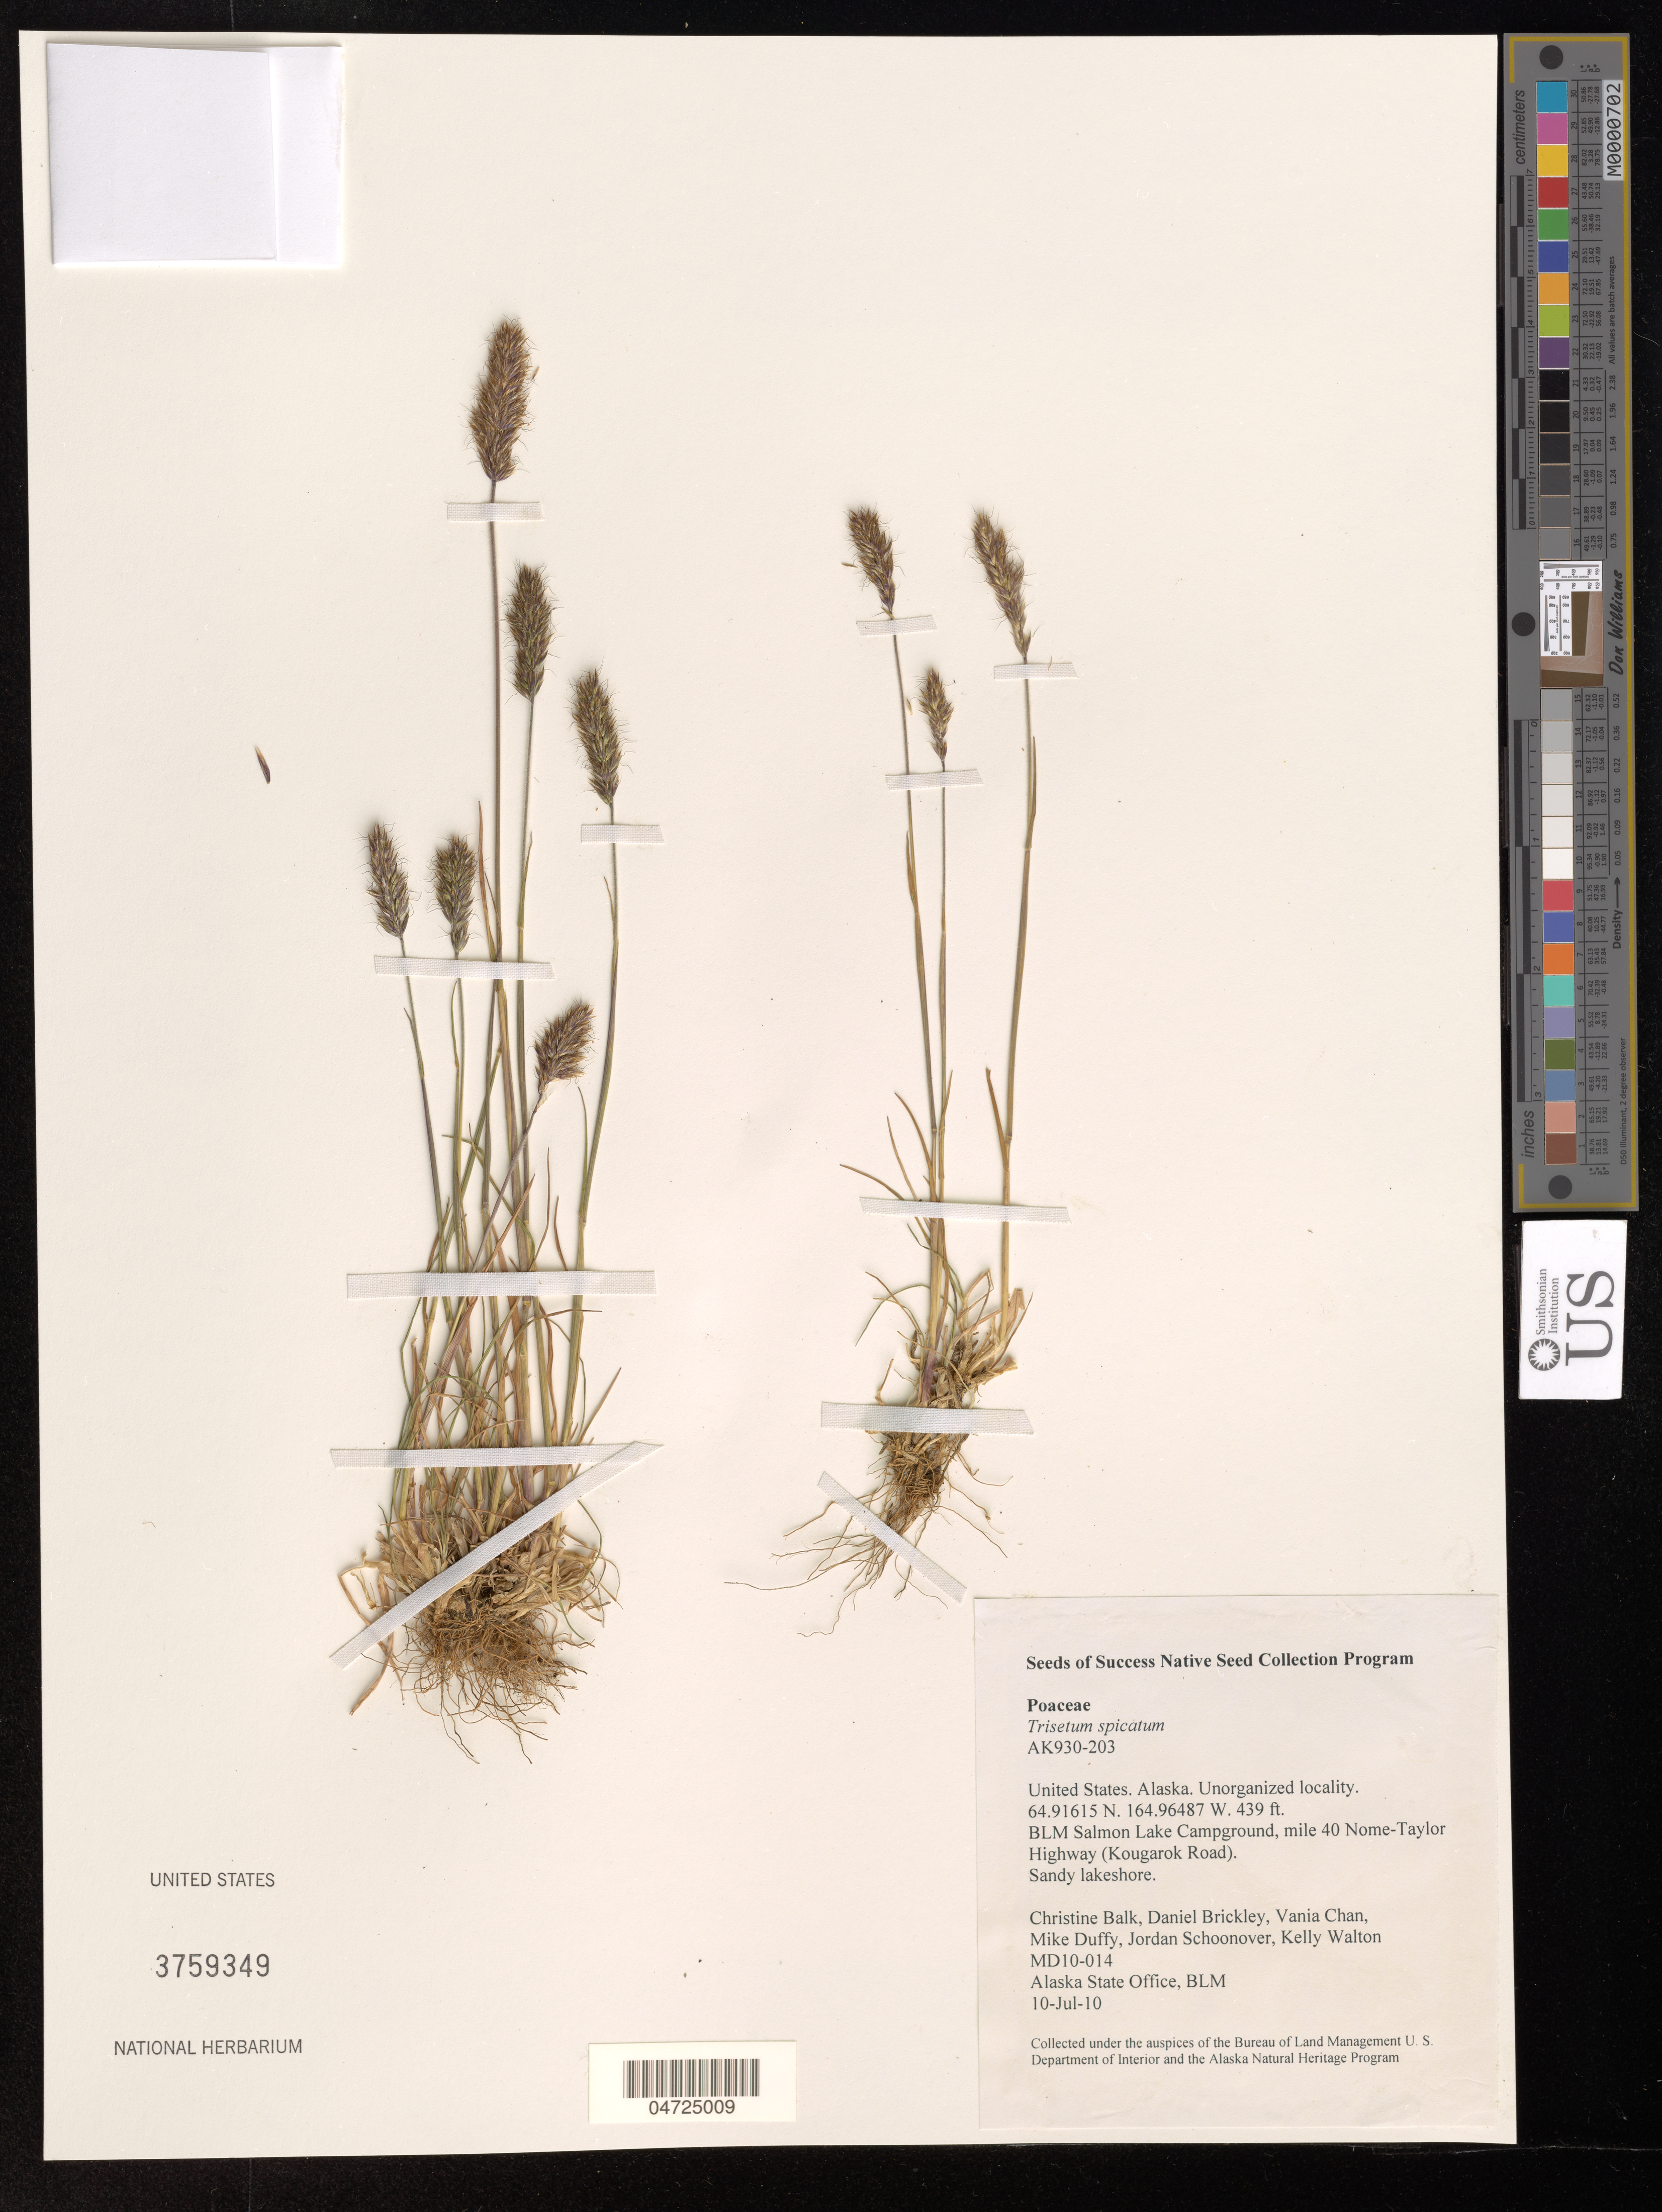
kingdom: Plantae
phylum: Tracheophyta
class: Liliopsida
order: Poales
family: Poaceae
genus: Trisetum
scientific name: Trisetum spicatum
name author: (L.) K. Richt.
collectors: C. Balk, D. Brickley, V. Chan, M. Duffy & et al.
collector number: MD10-014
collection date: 2010-10-10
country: United States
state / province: Alaska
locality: BLM Salmon Lake Campground, mile 40 Nome-Taylor Highway (Kougarok Road).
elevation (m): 134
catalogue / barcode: US 3759349